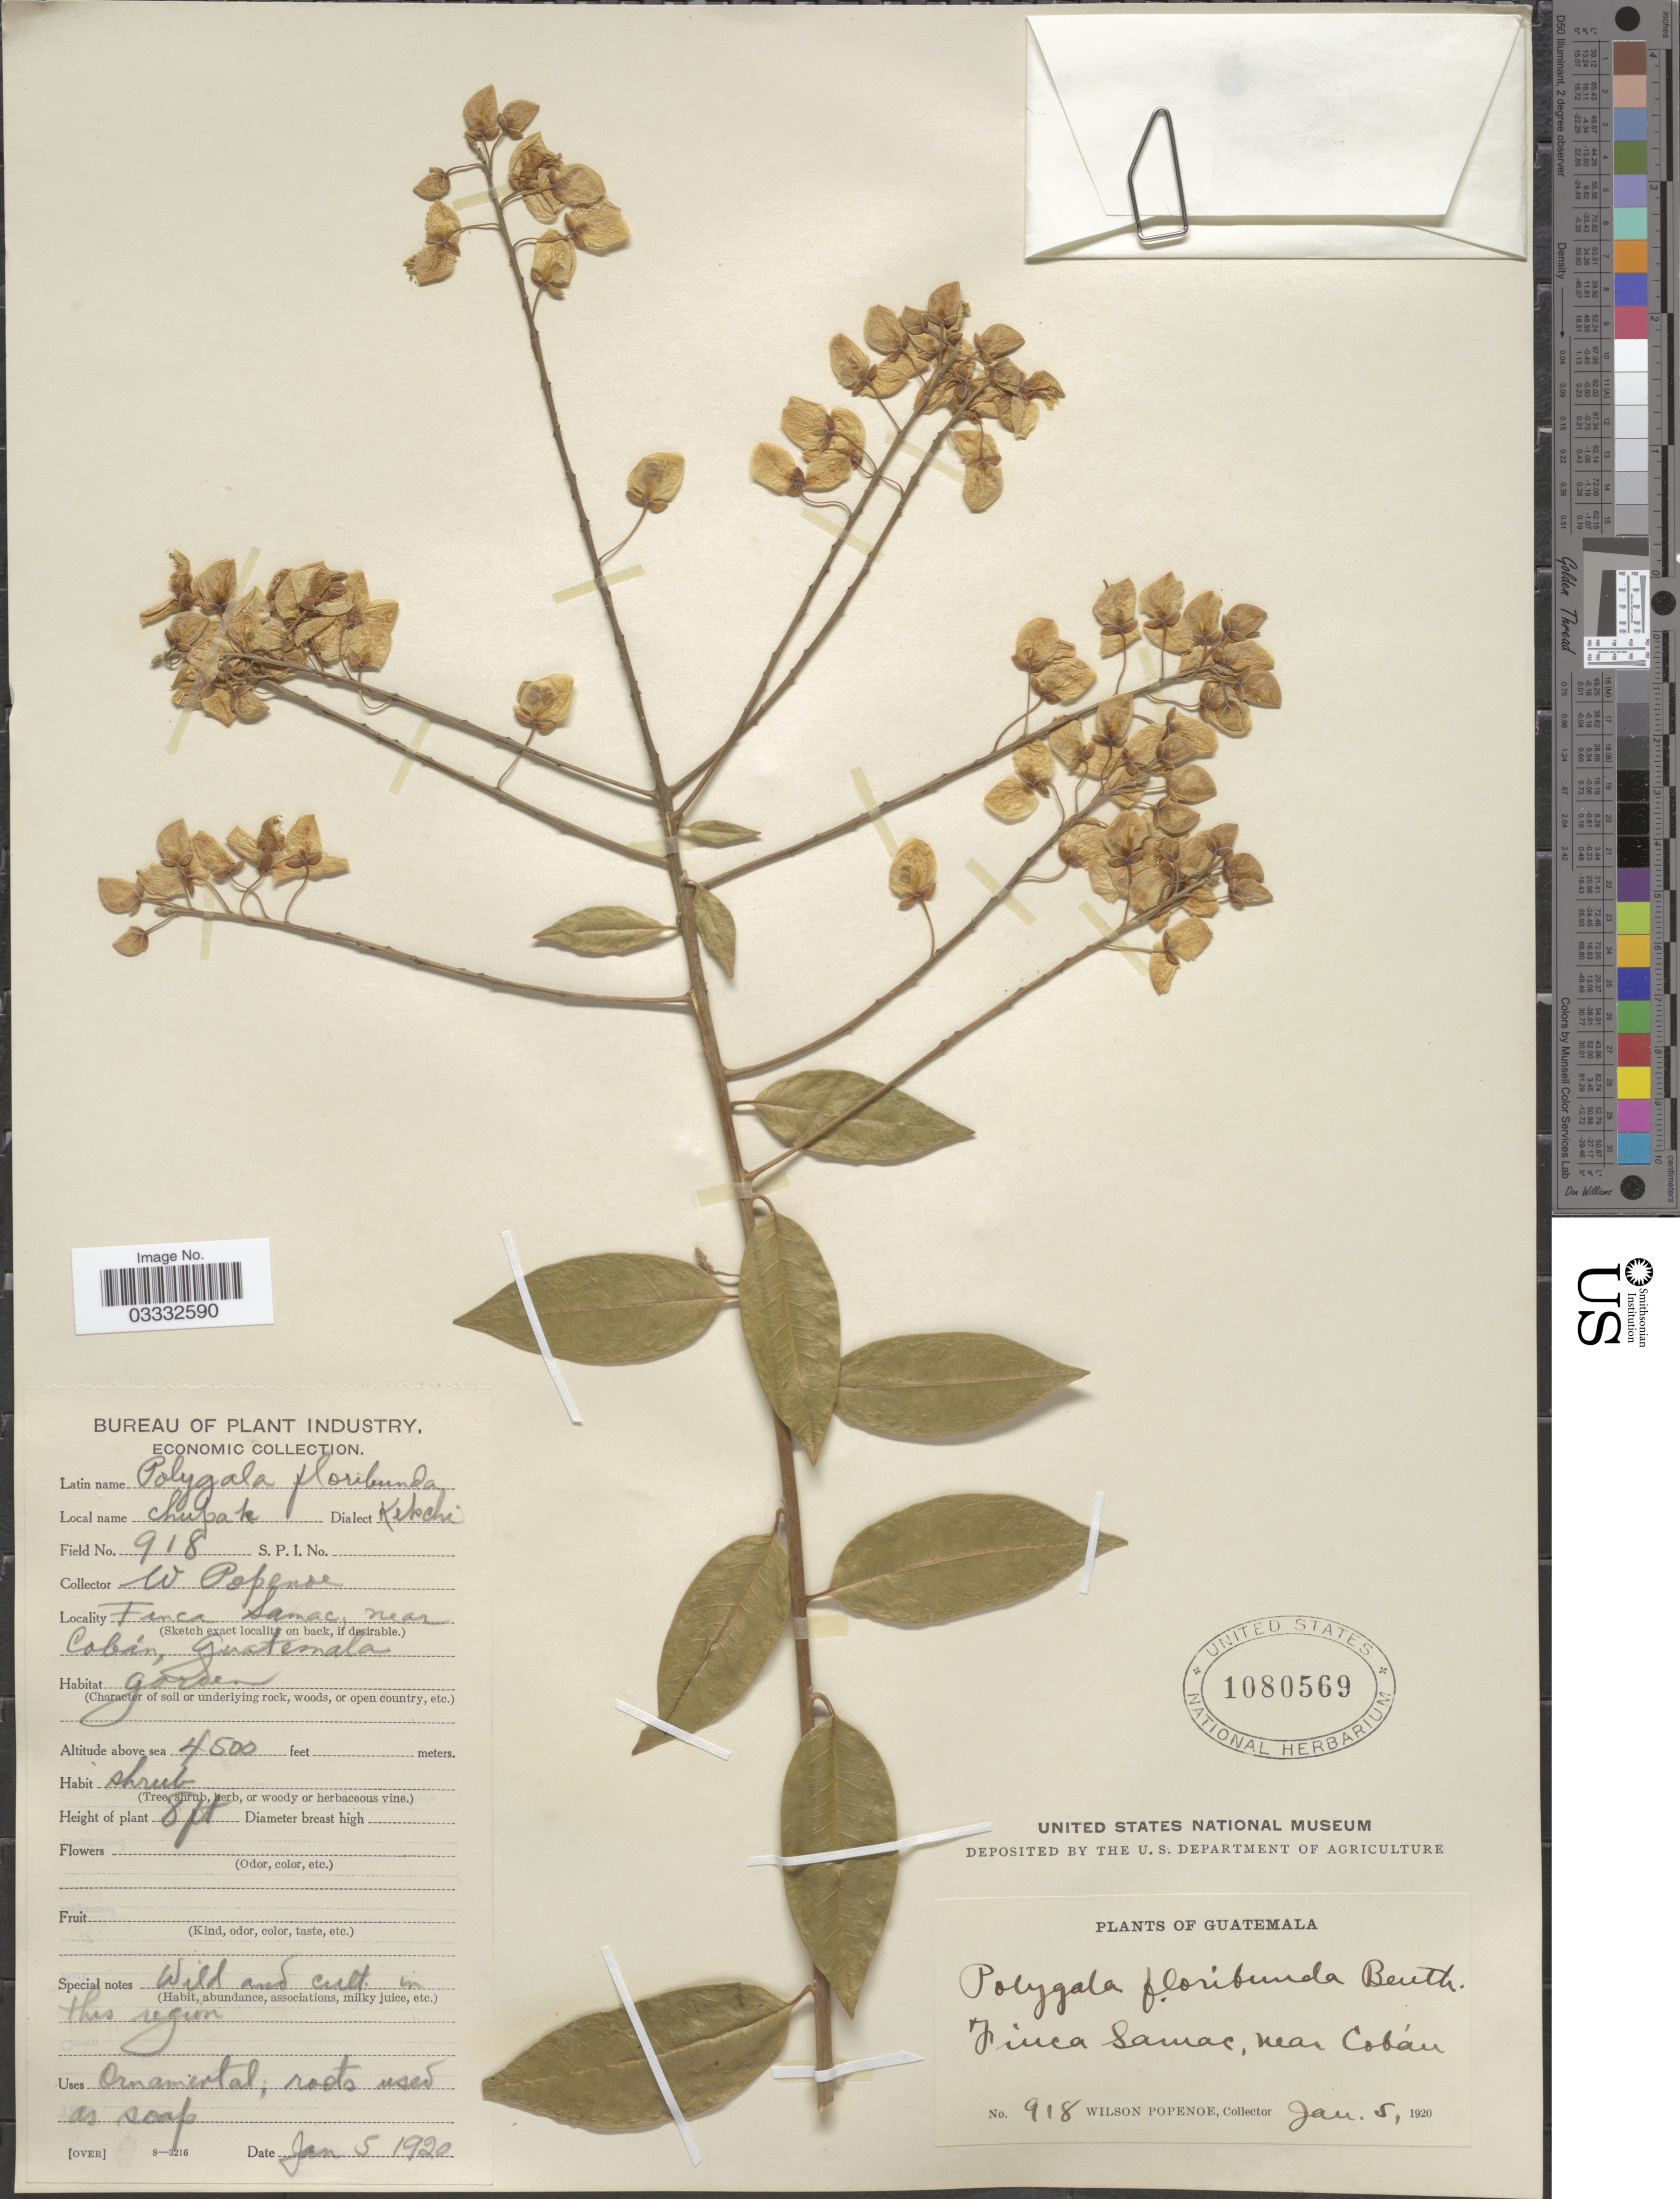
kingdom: Plantae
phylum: Tracheophyta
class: Magnoliopsida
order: Fabales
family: Polygalaceae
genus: Asemeia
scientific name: Asemeia floribunda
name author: (Benth.) J.F.B. Pastore & J.R. Abbott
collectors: F. Popenoe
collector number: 918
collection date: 1920-01-05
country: Guatemala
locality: Finca Samac, near Cobán.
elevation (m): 1372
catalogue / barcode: US 1080569